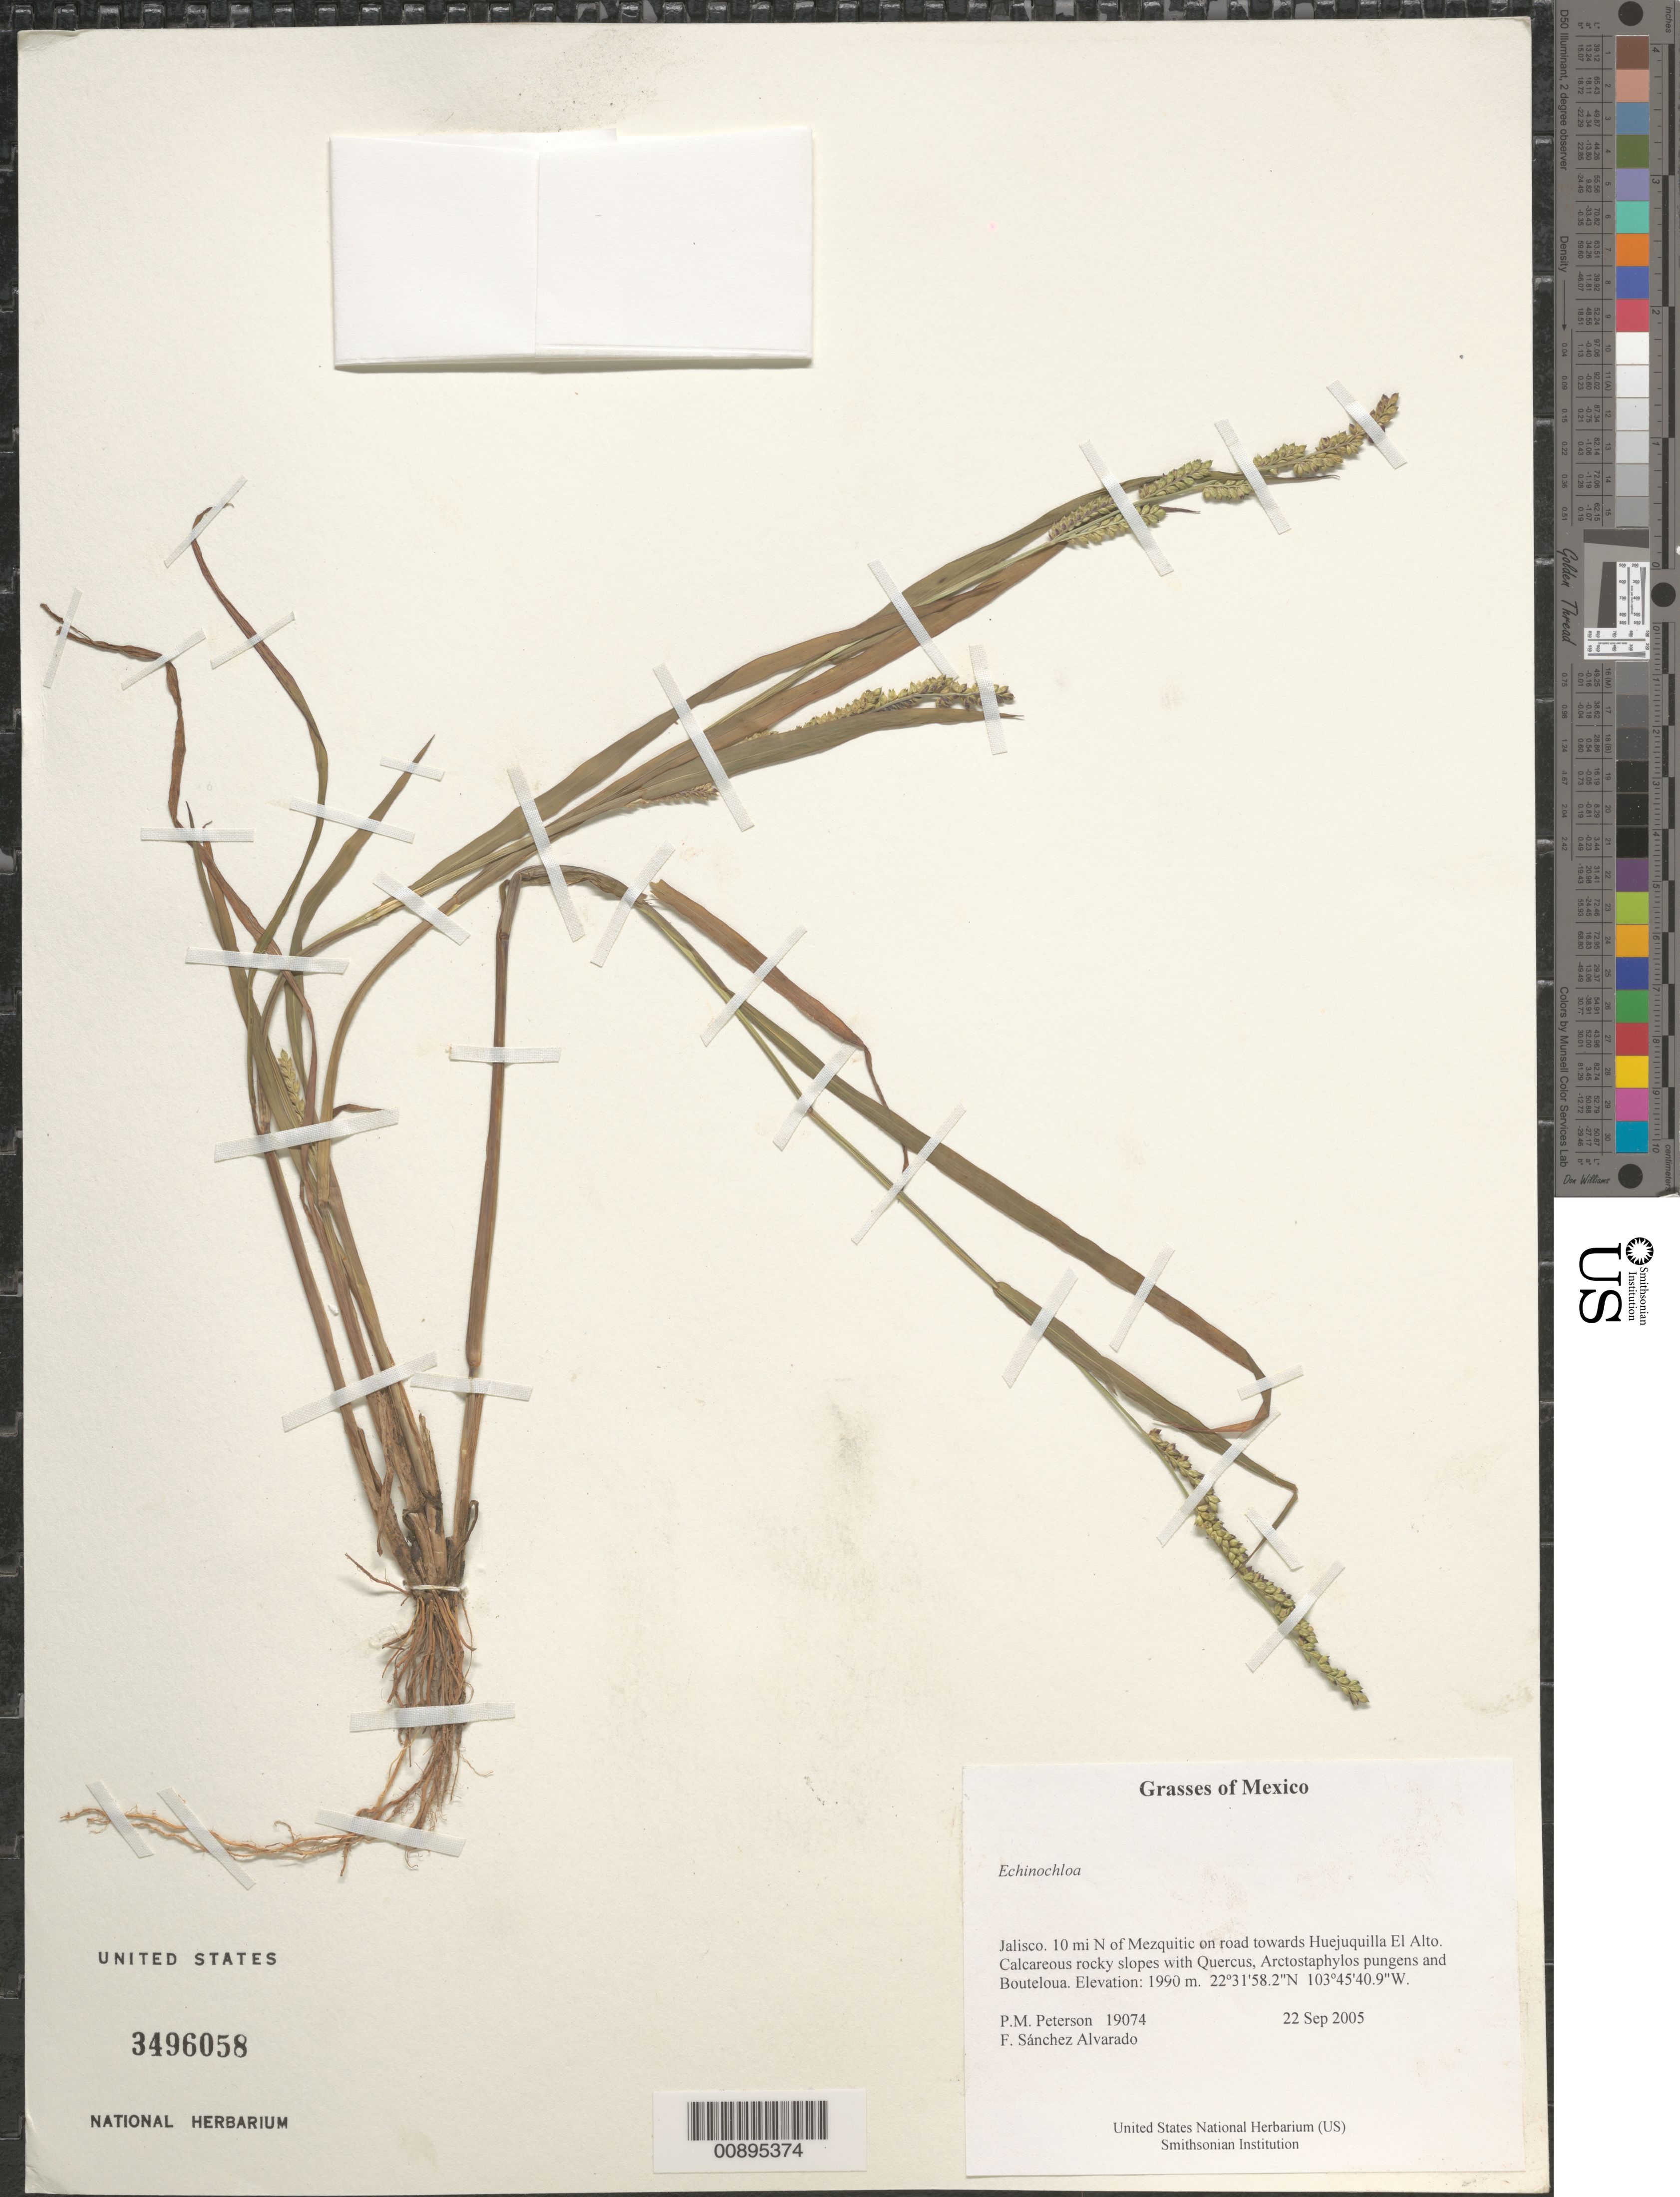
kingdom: Plantae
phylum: Tracheophyta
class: Liliopsida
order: Poales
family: Poaceae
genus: Echinochloa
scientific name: Echinochloa sp.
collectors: P. M. Peterson & F. Sánchez Alvarado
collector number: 19074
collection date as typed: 22 Sep 2005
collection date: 2005-09-22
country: Mexico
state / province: Jalisco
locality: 10 mi N of Mezquitic on road towards Huejuquilla El Alto. Calcareous rocky slopes with Quercus, Arctostaphylos pungens and Bouteloua.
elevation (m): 1990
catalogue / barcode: US 3496058